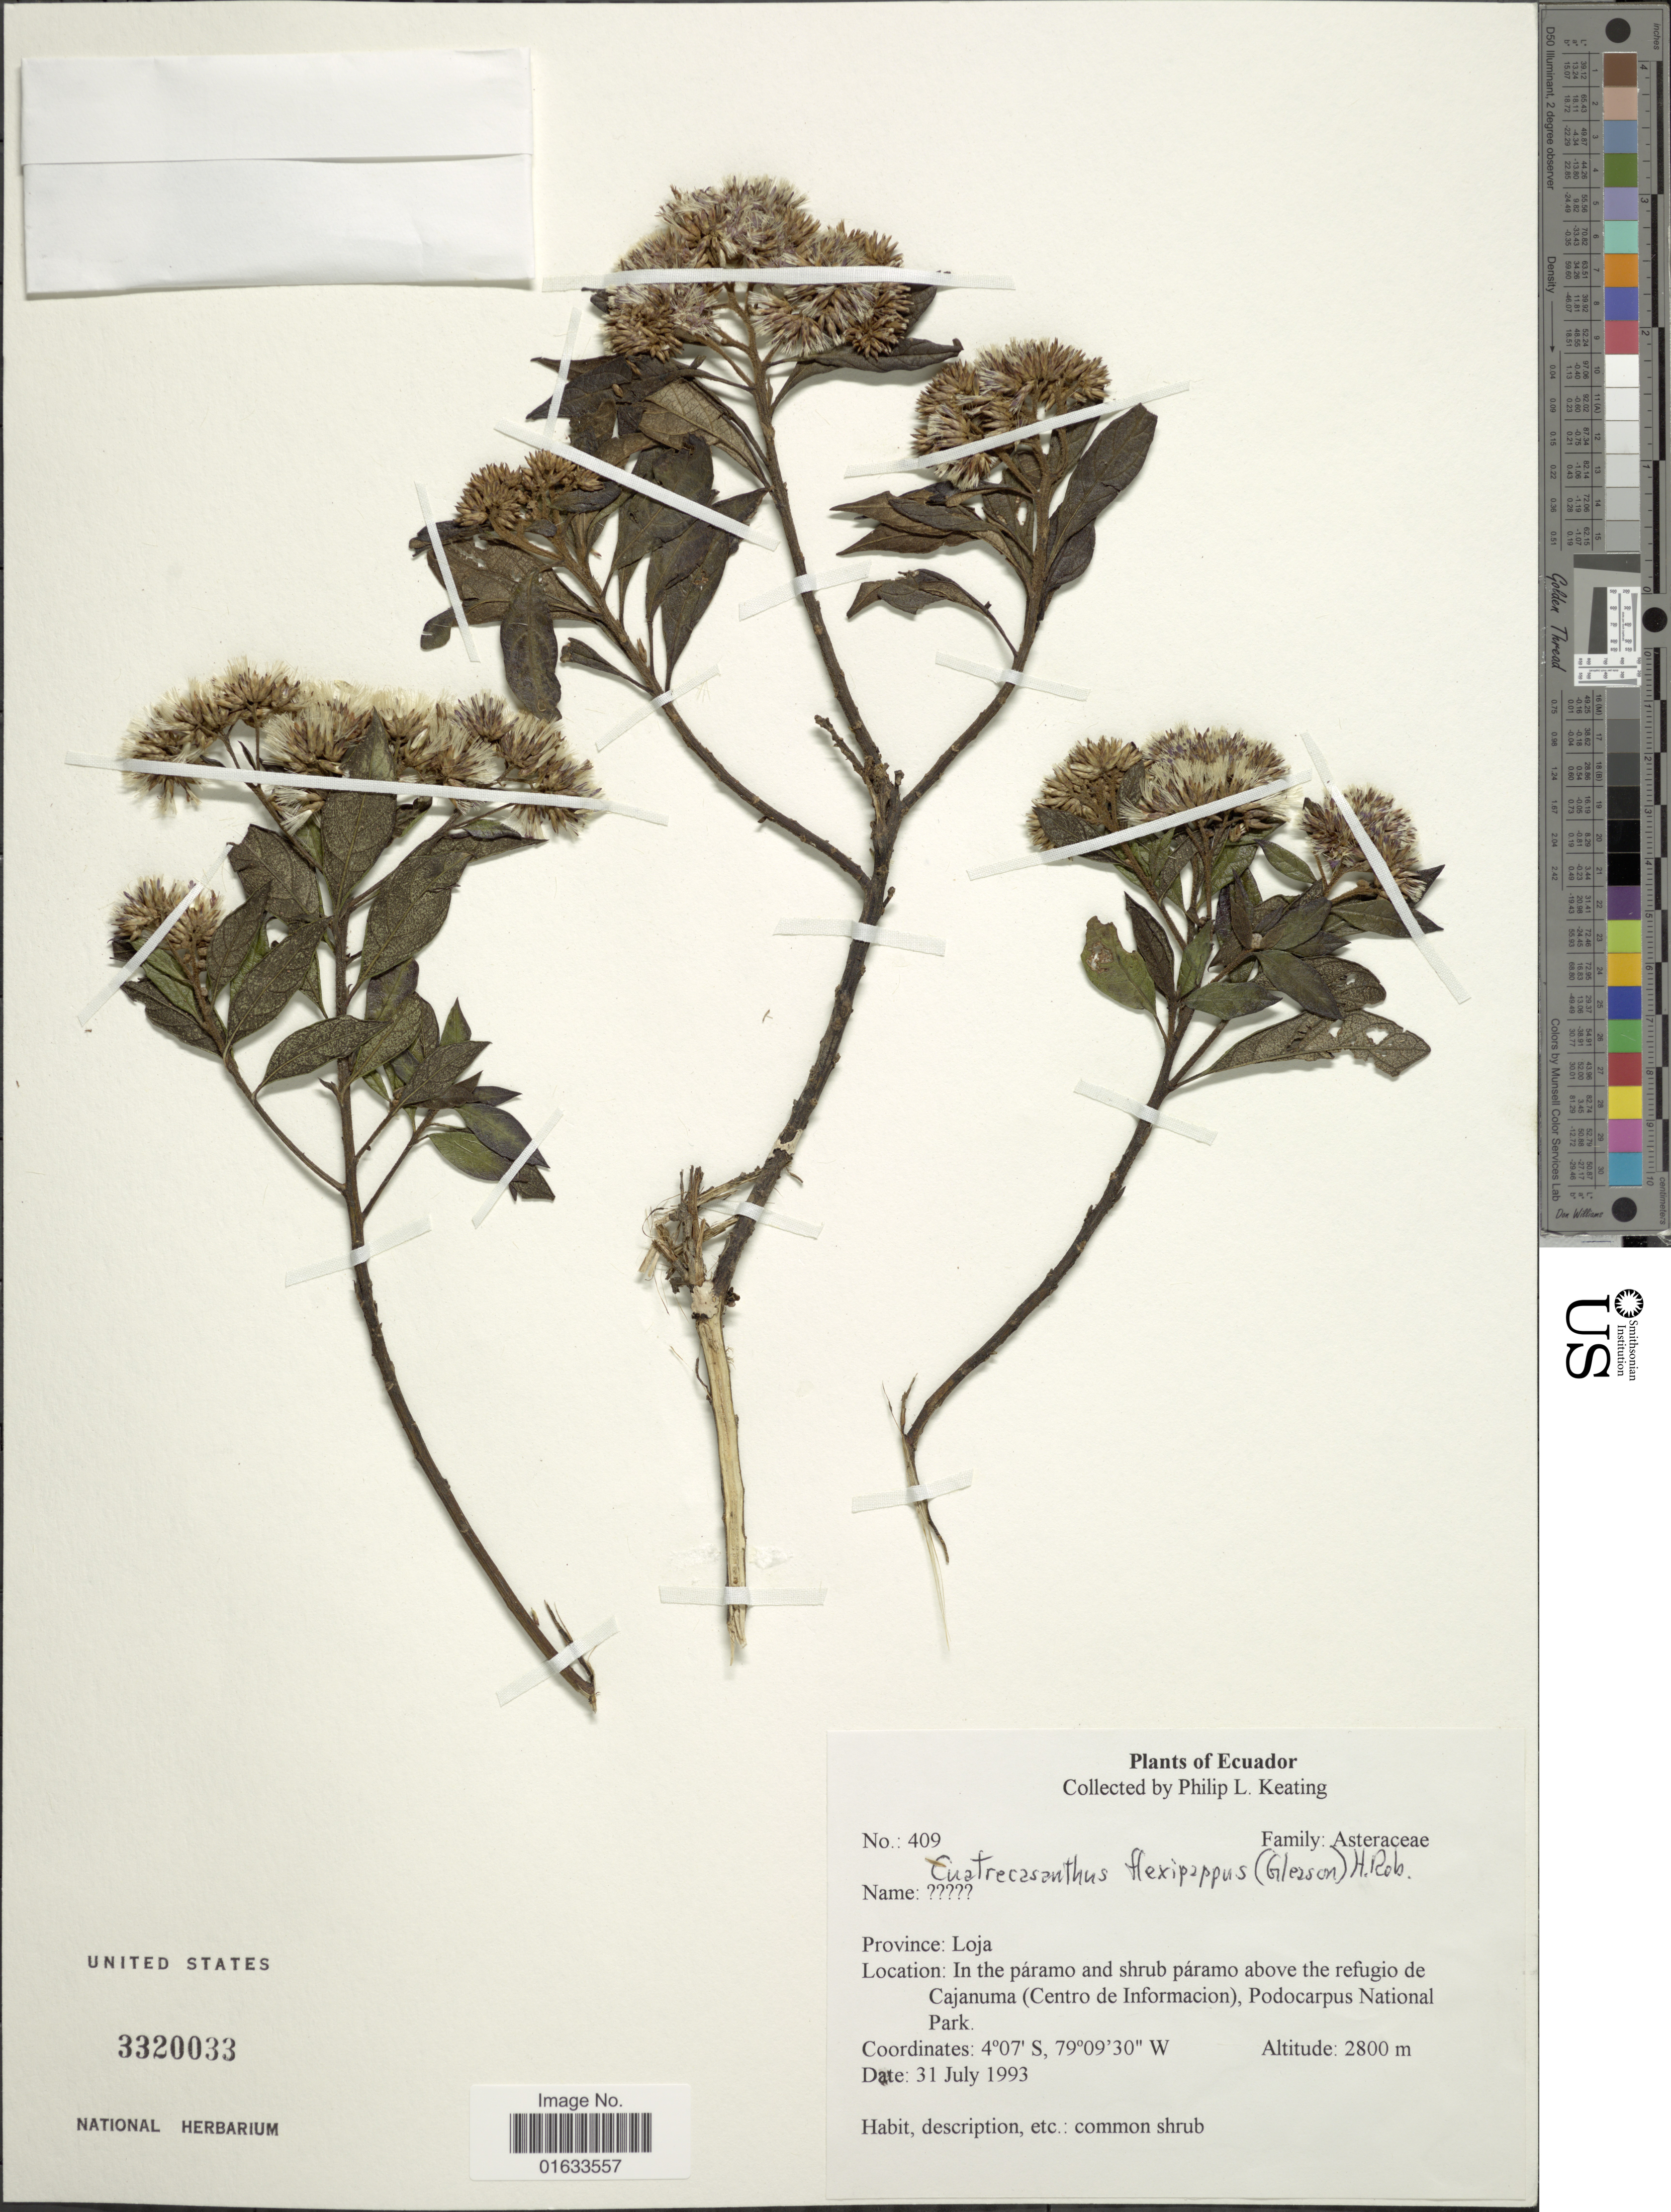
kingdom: Plantae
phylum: Tracheophyta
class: Magnoliopsida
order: Asterales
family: Asteraceae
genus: Cuatrecasanthus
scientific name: Cuatrecasanthus flexipappus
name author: (Gleason) H. Rob.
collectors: P. Keating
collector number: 409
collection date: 1993-07-31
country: Ecuador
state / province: Loja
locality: Province: Loja. In the páramo and shrub páramo above the refugio de Cajanuma (Centro de Informacion), Podocarpus National Park.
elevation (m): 2800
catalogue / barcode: US 3320033